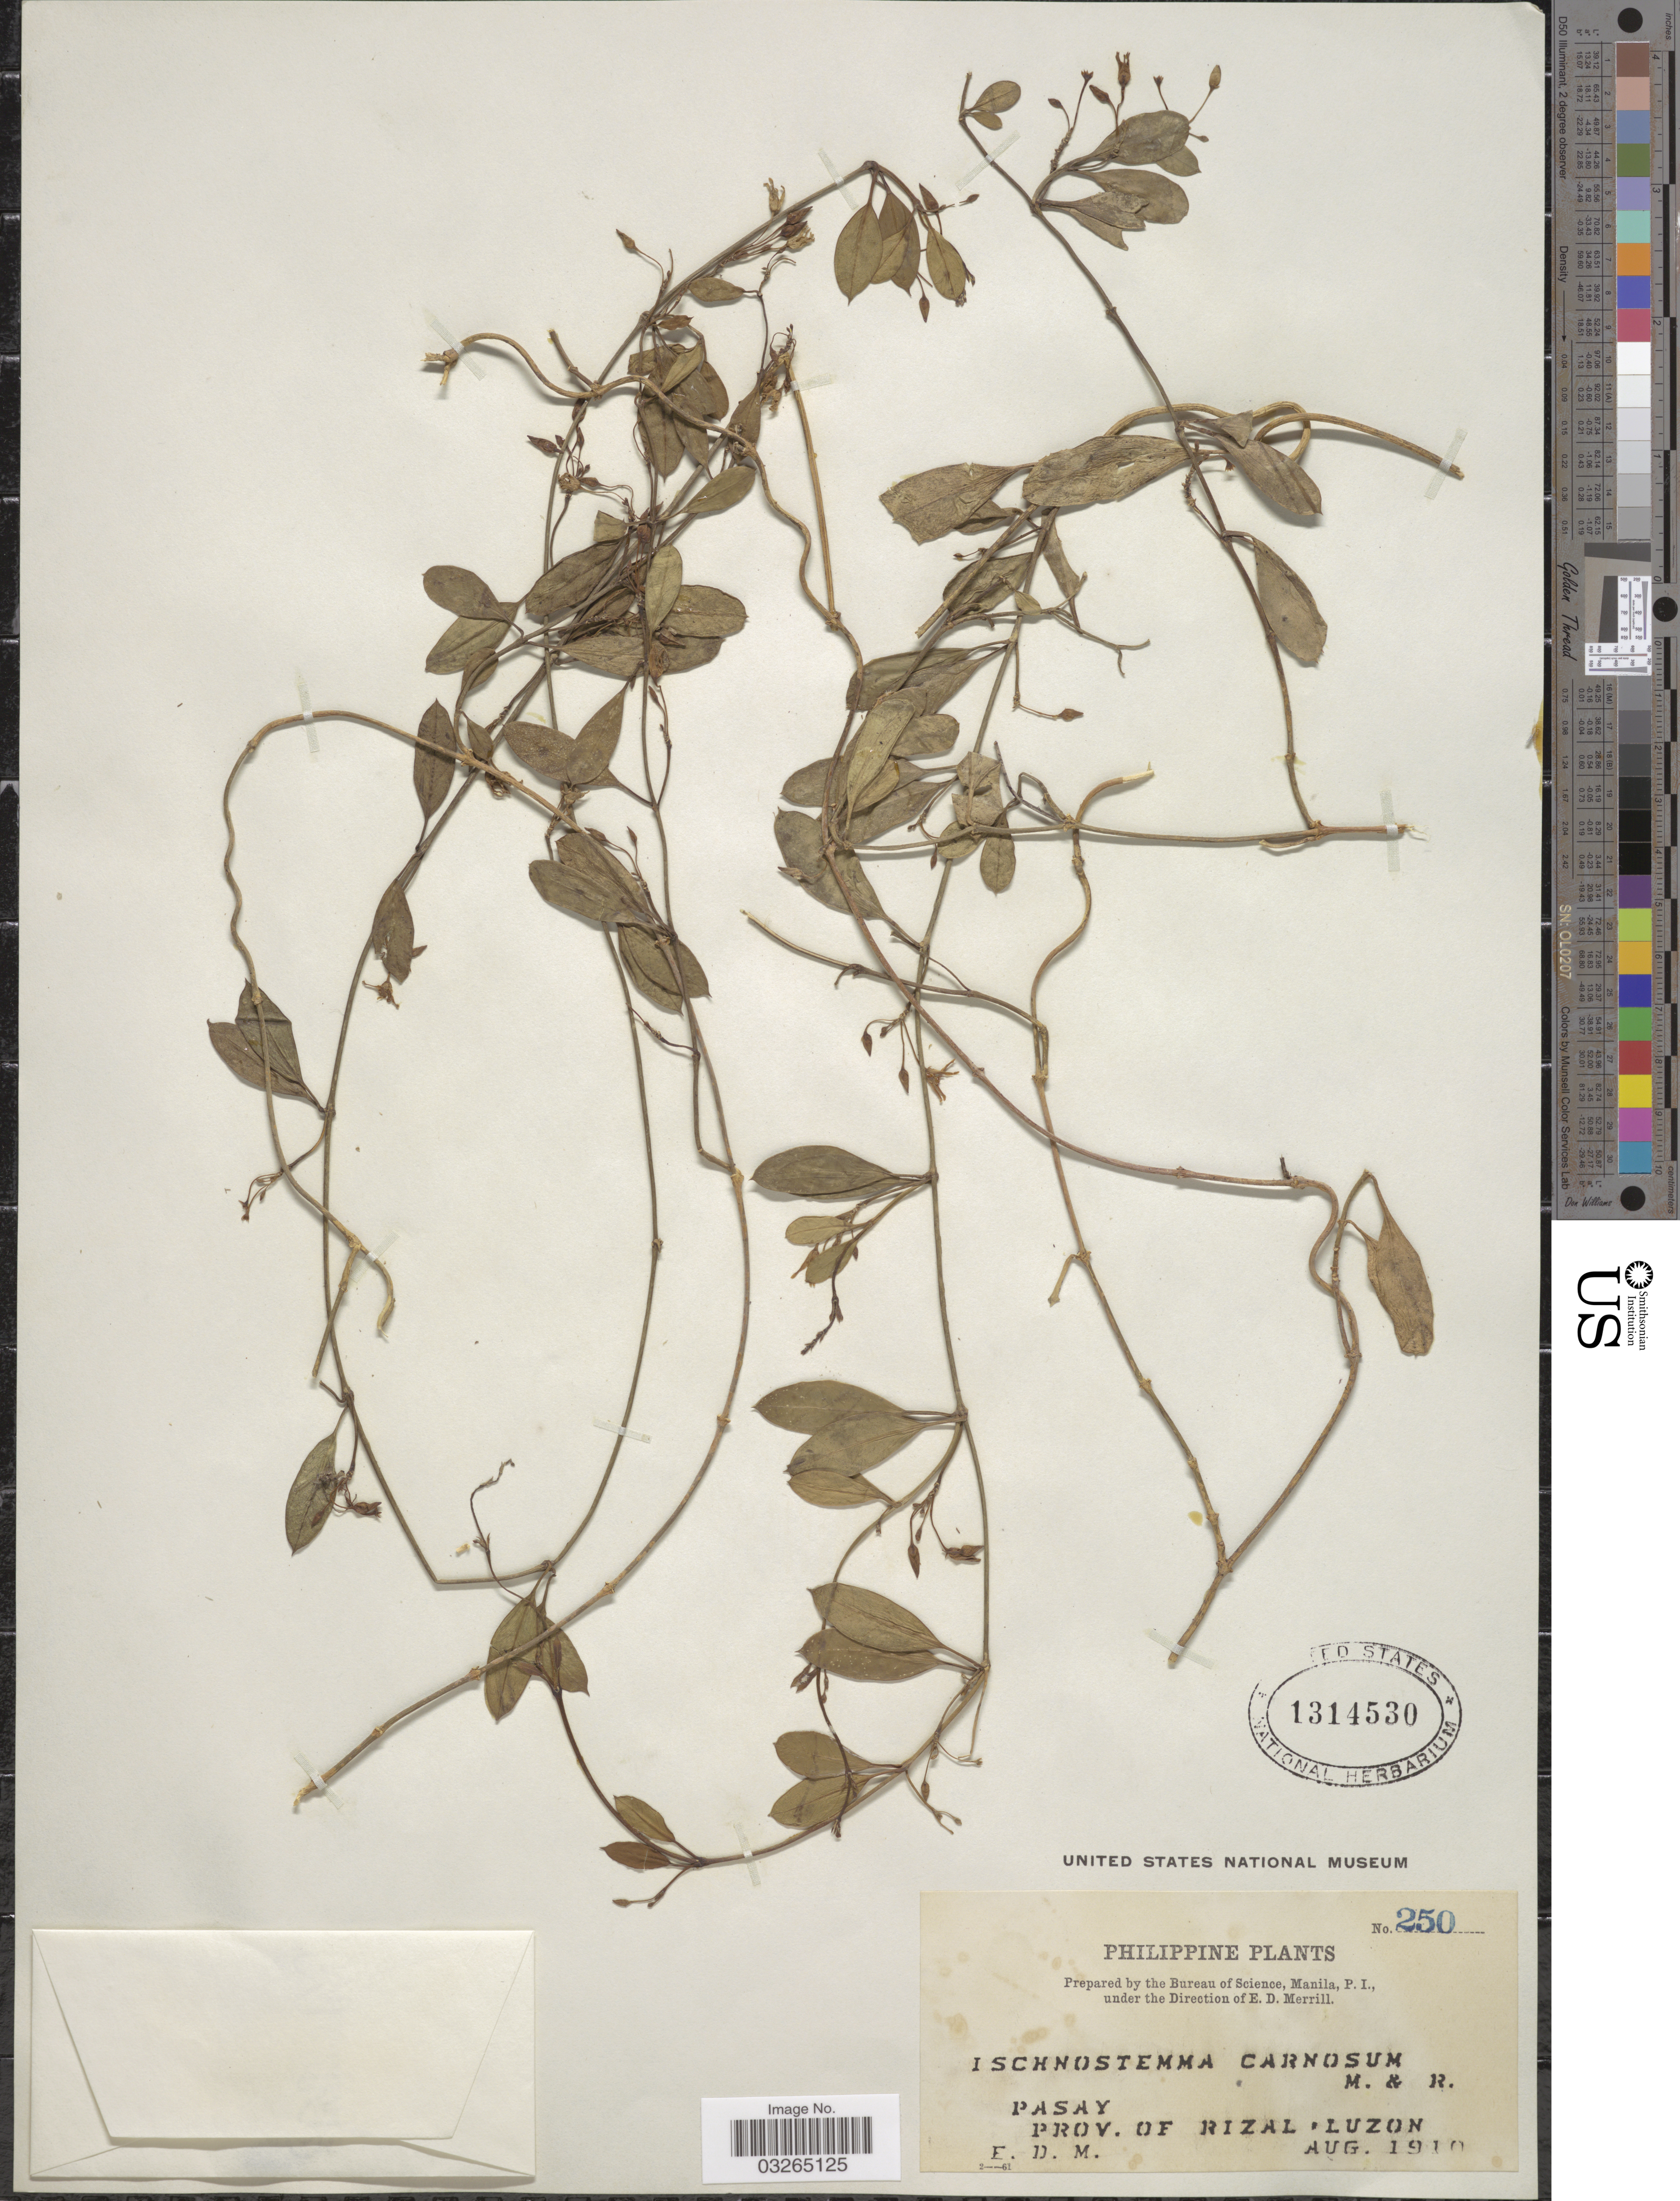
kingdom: Plantae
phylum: Tracheophyta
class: Magnoliopsida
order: Gentianales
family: Apocynaceae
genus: Vincetoxicum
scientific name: Vincetoxicum carnosum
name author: (R. Br.) Benth.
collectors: E. D. Merrill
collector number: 250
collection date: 1910-08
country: Philippines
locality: Pasay, Prov. of Rizal, Luzon.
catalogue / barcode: US 1314530